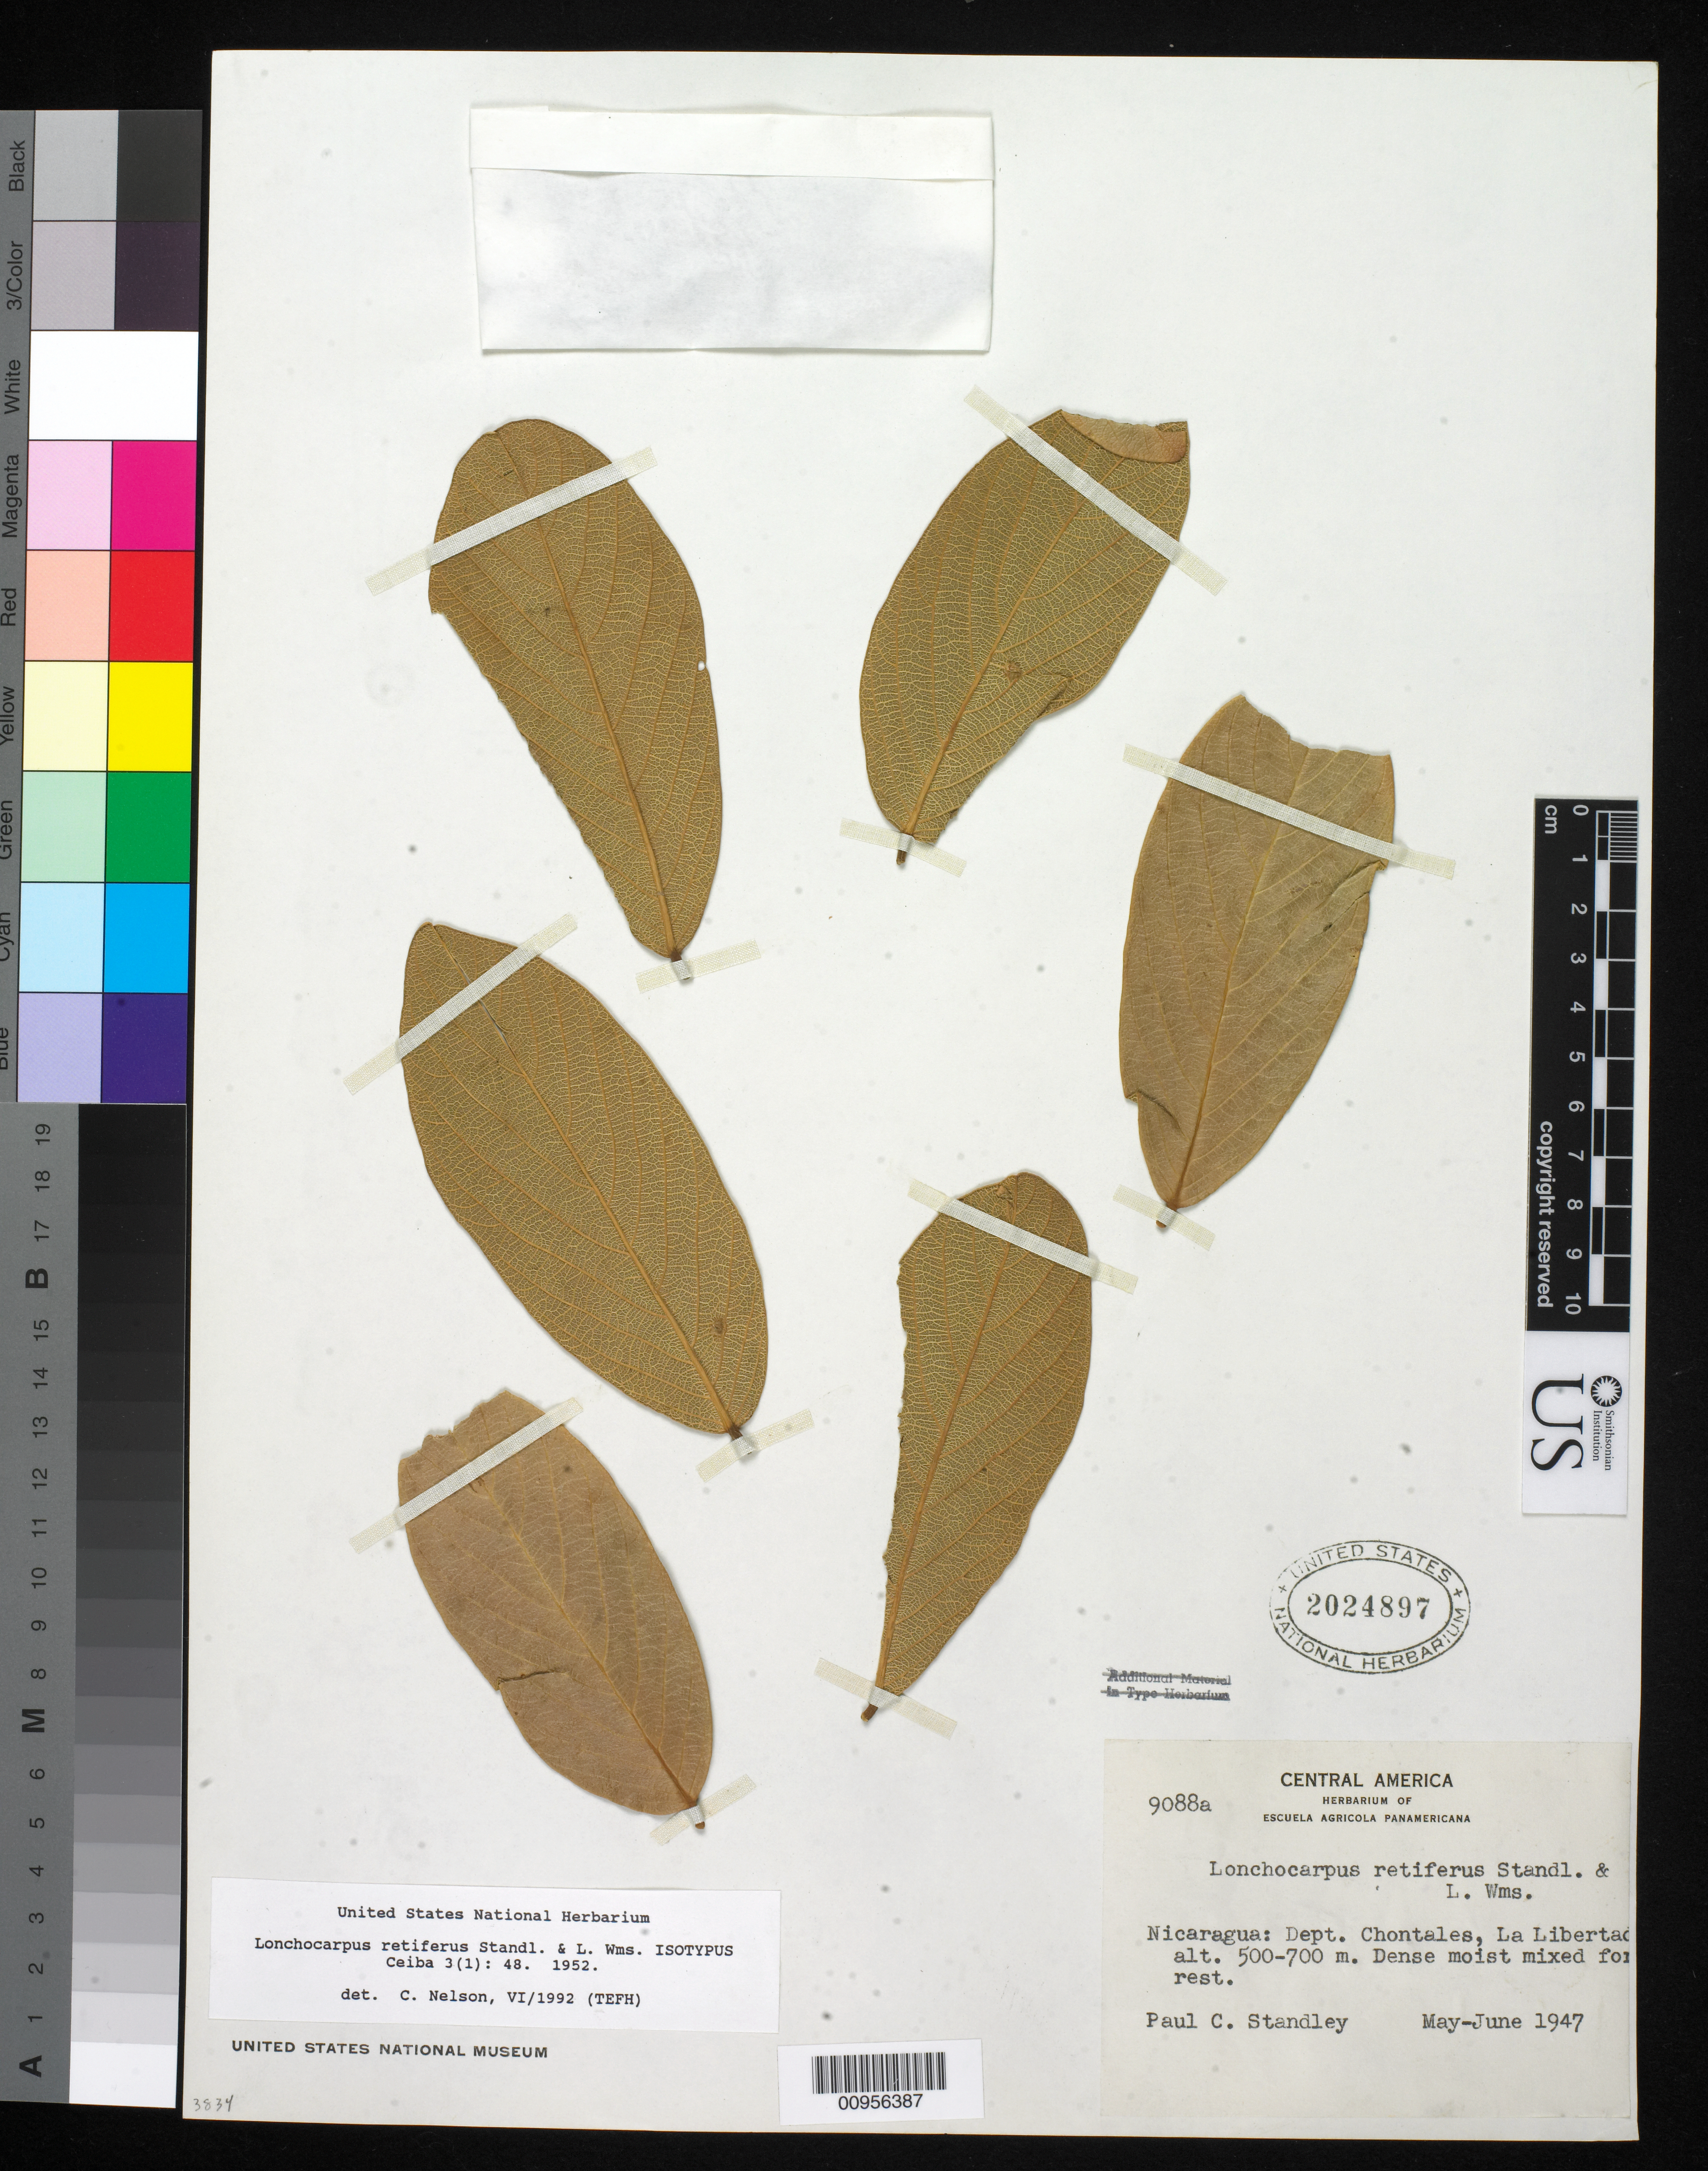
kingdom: Plantae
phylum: Tracheophyta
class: Magnoliopsida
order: Fabales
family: Fabaceae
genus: Lonchocarpus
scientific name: Lonchocarpus retiferus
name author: Standl. & L.O. Williams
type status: Isotype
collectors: P. C. Standley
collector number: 9088 a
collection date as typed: May 1947 to -- Jun 1947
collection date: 1947-05/1947-06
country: Nicaragua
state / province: Chontales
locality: Dept. Chontales, La Libertad.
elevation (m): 500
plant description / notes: Epithet corrected to "retifer" in Tropicos (Apr. 2010).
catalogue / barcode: US 2024897